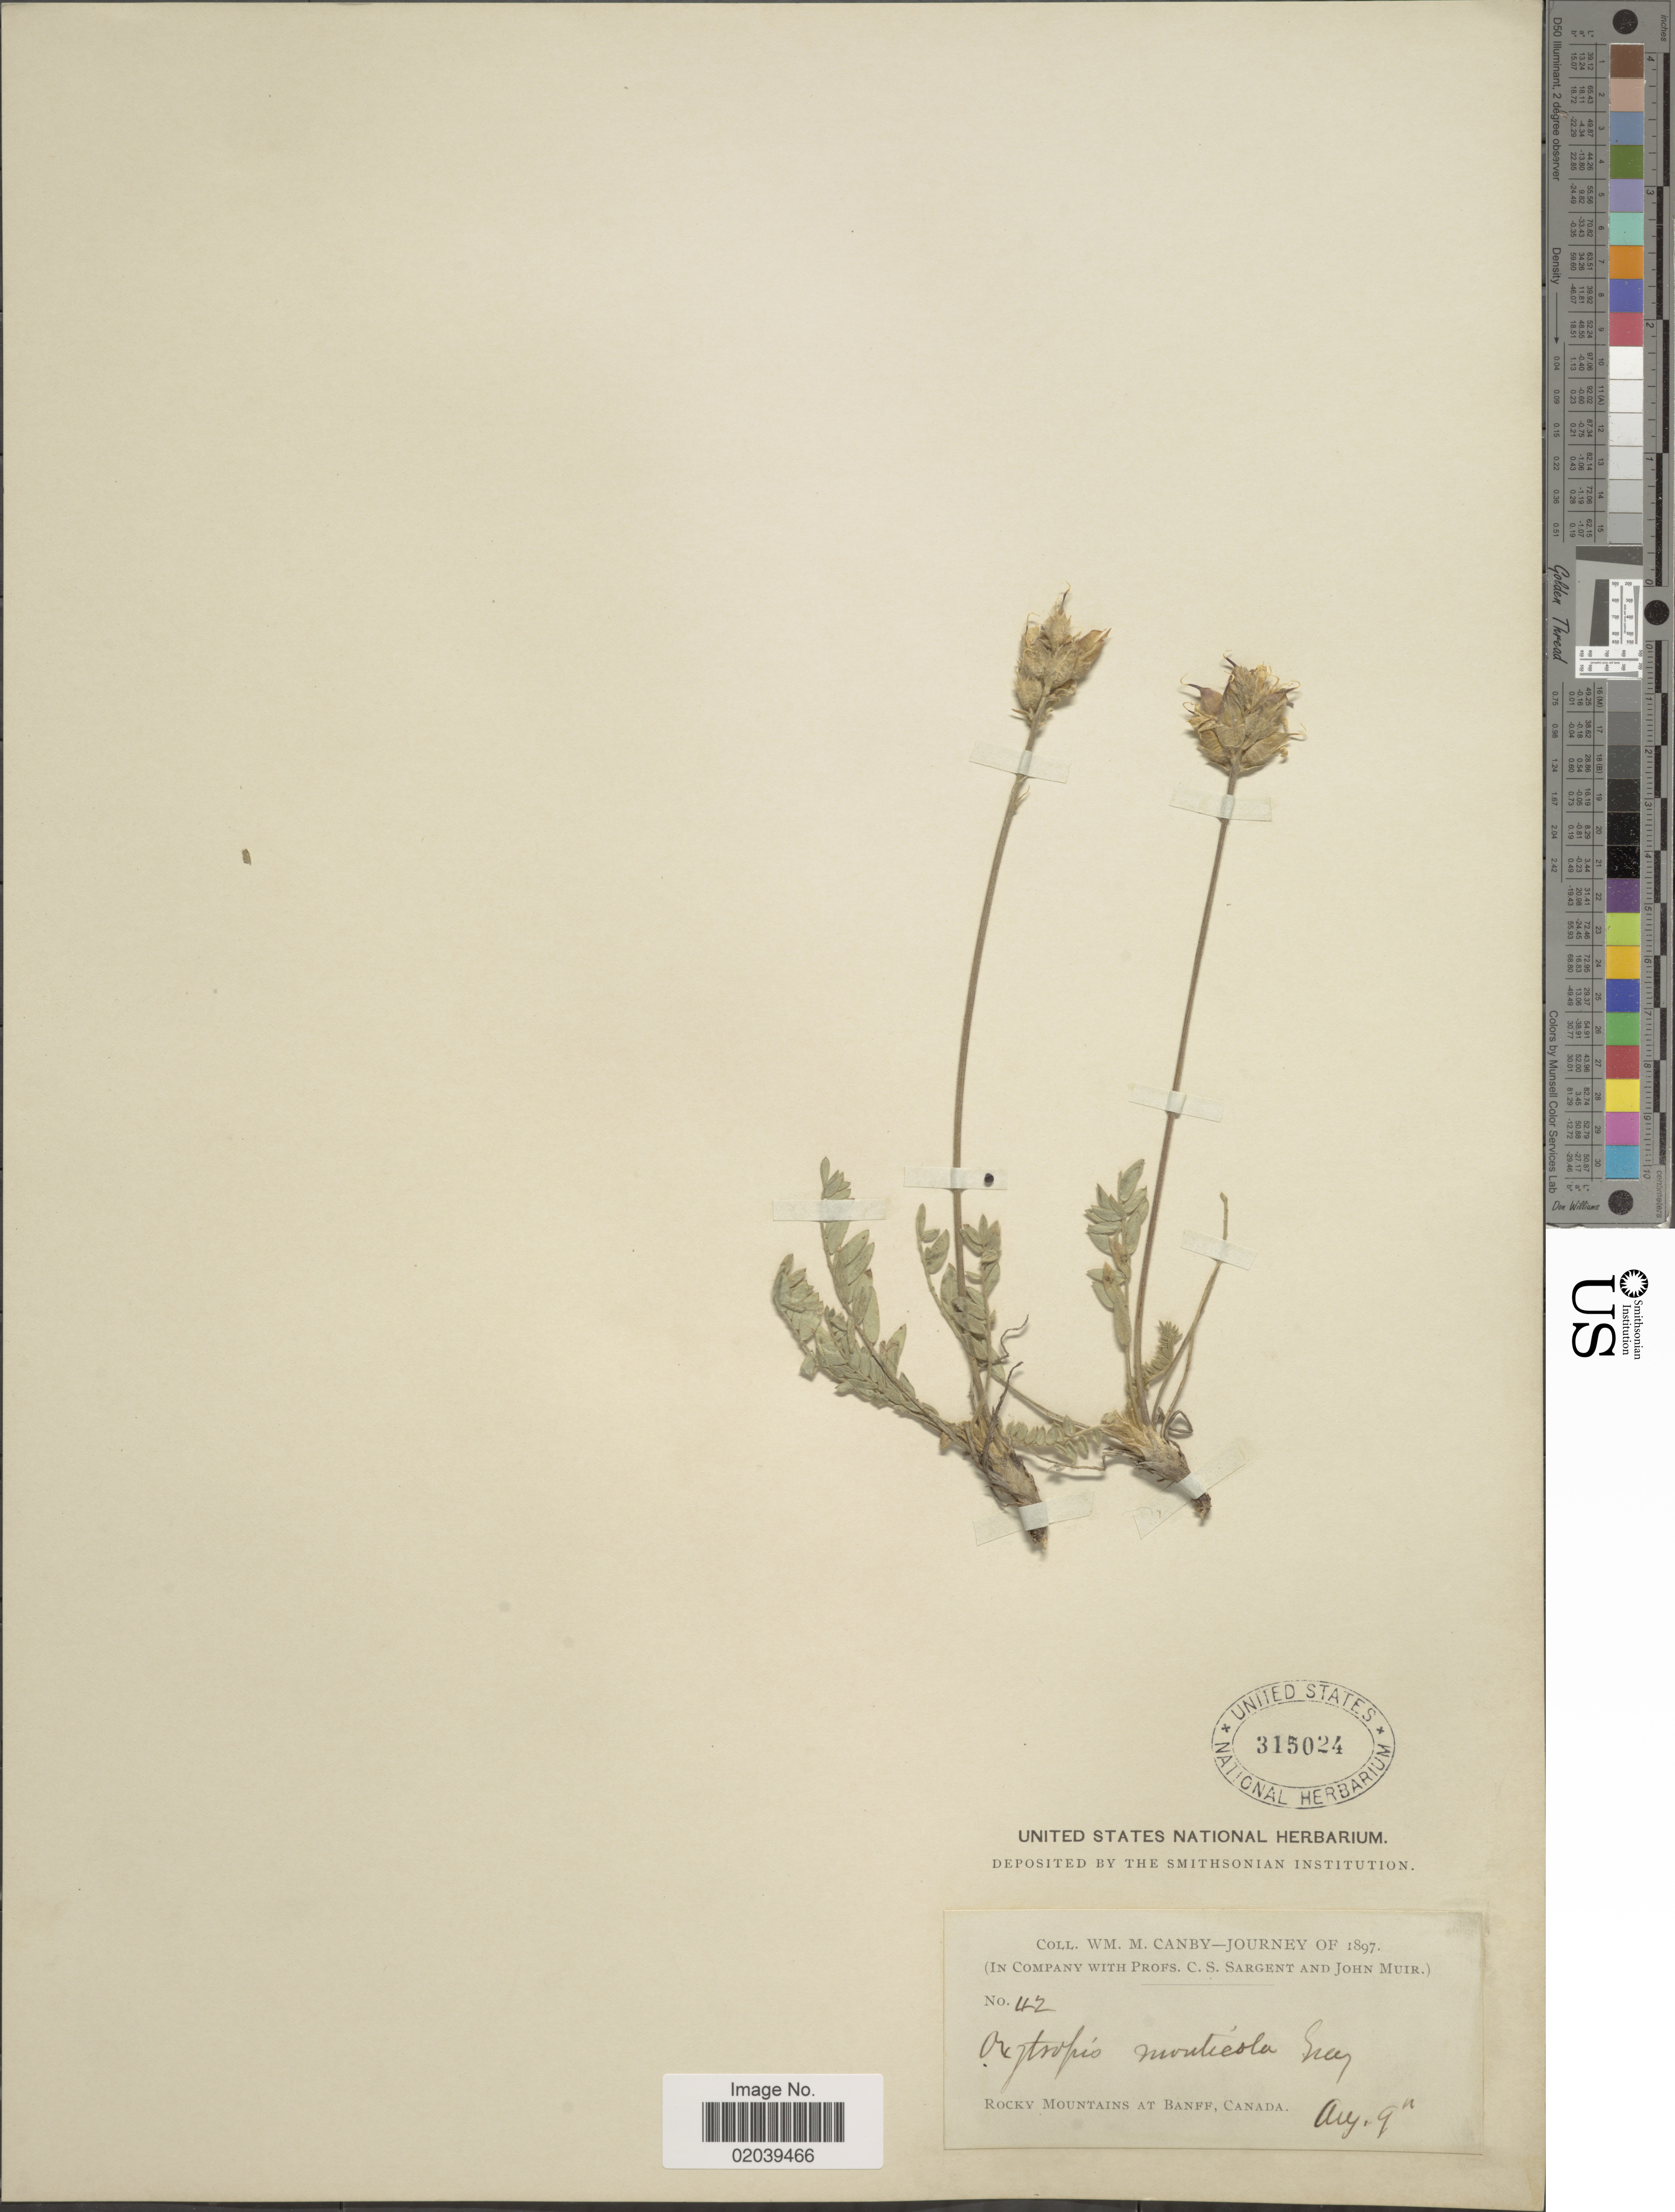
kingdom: Plantae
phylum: Tracheophyta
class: Magnoliopsida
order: Fabales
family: Fabaceae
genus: Oxytropis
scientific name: Oxytropis campestris var. gracilis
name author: (A. Nelson) Barneby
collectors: W. M. Canby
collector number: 42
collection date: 1897-08-09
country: Canada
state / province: Alberta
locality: Rocky Mountains at Banff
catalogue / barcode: US 315024